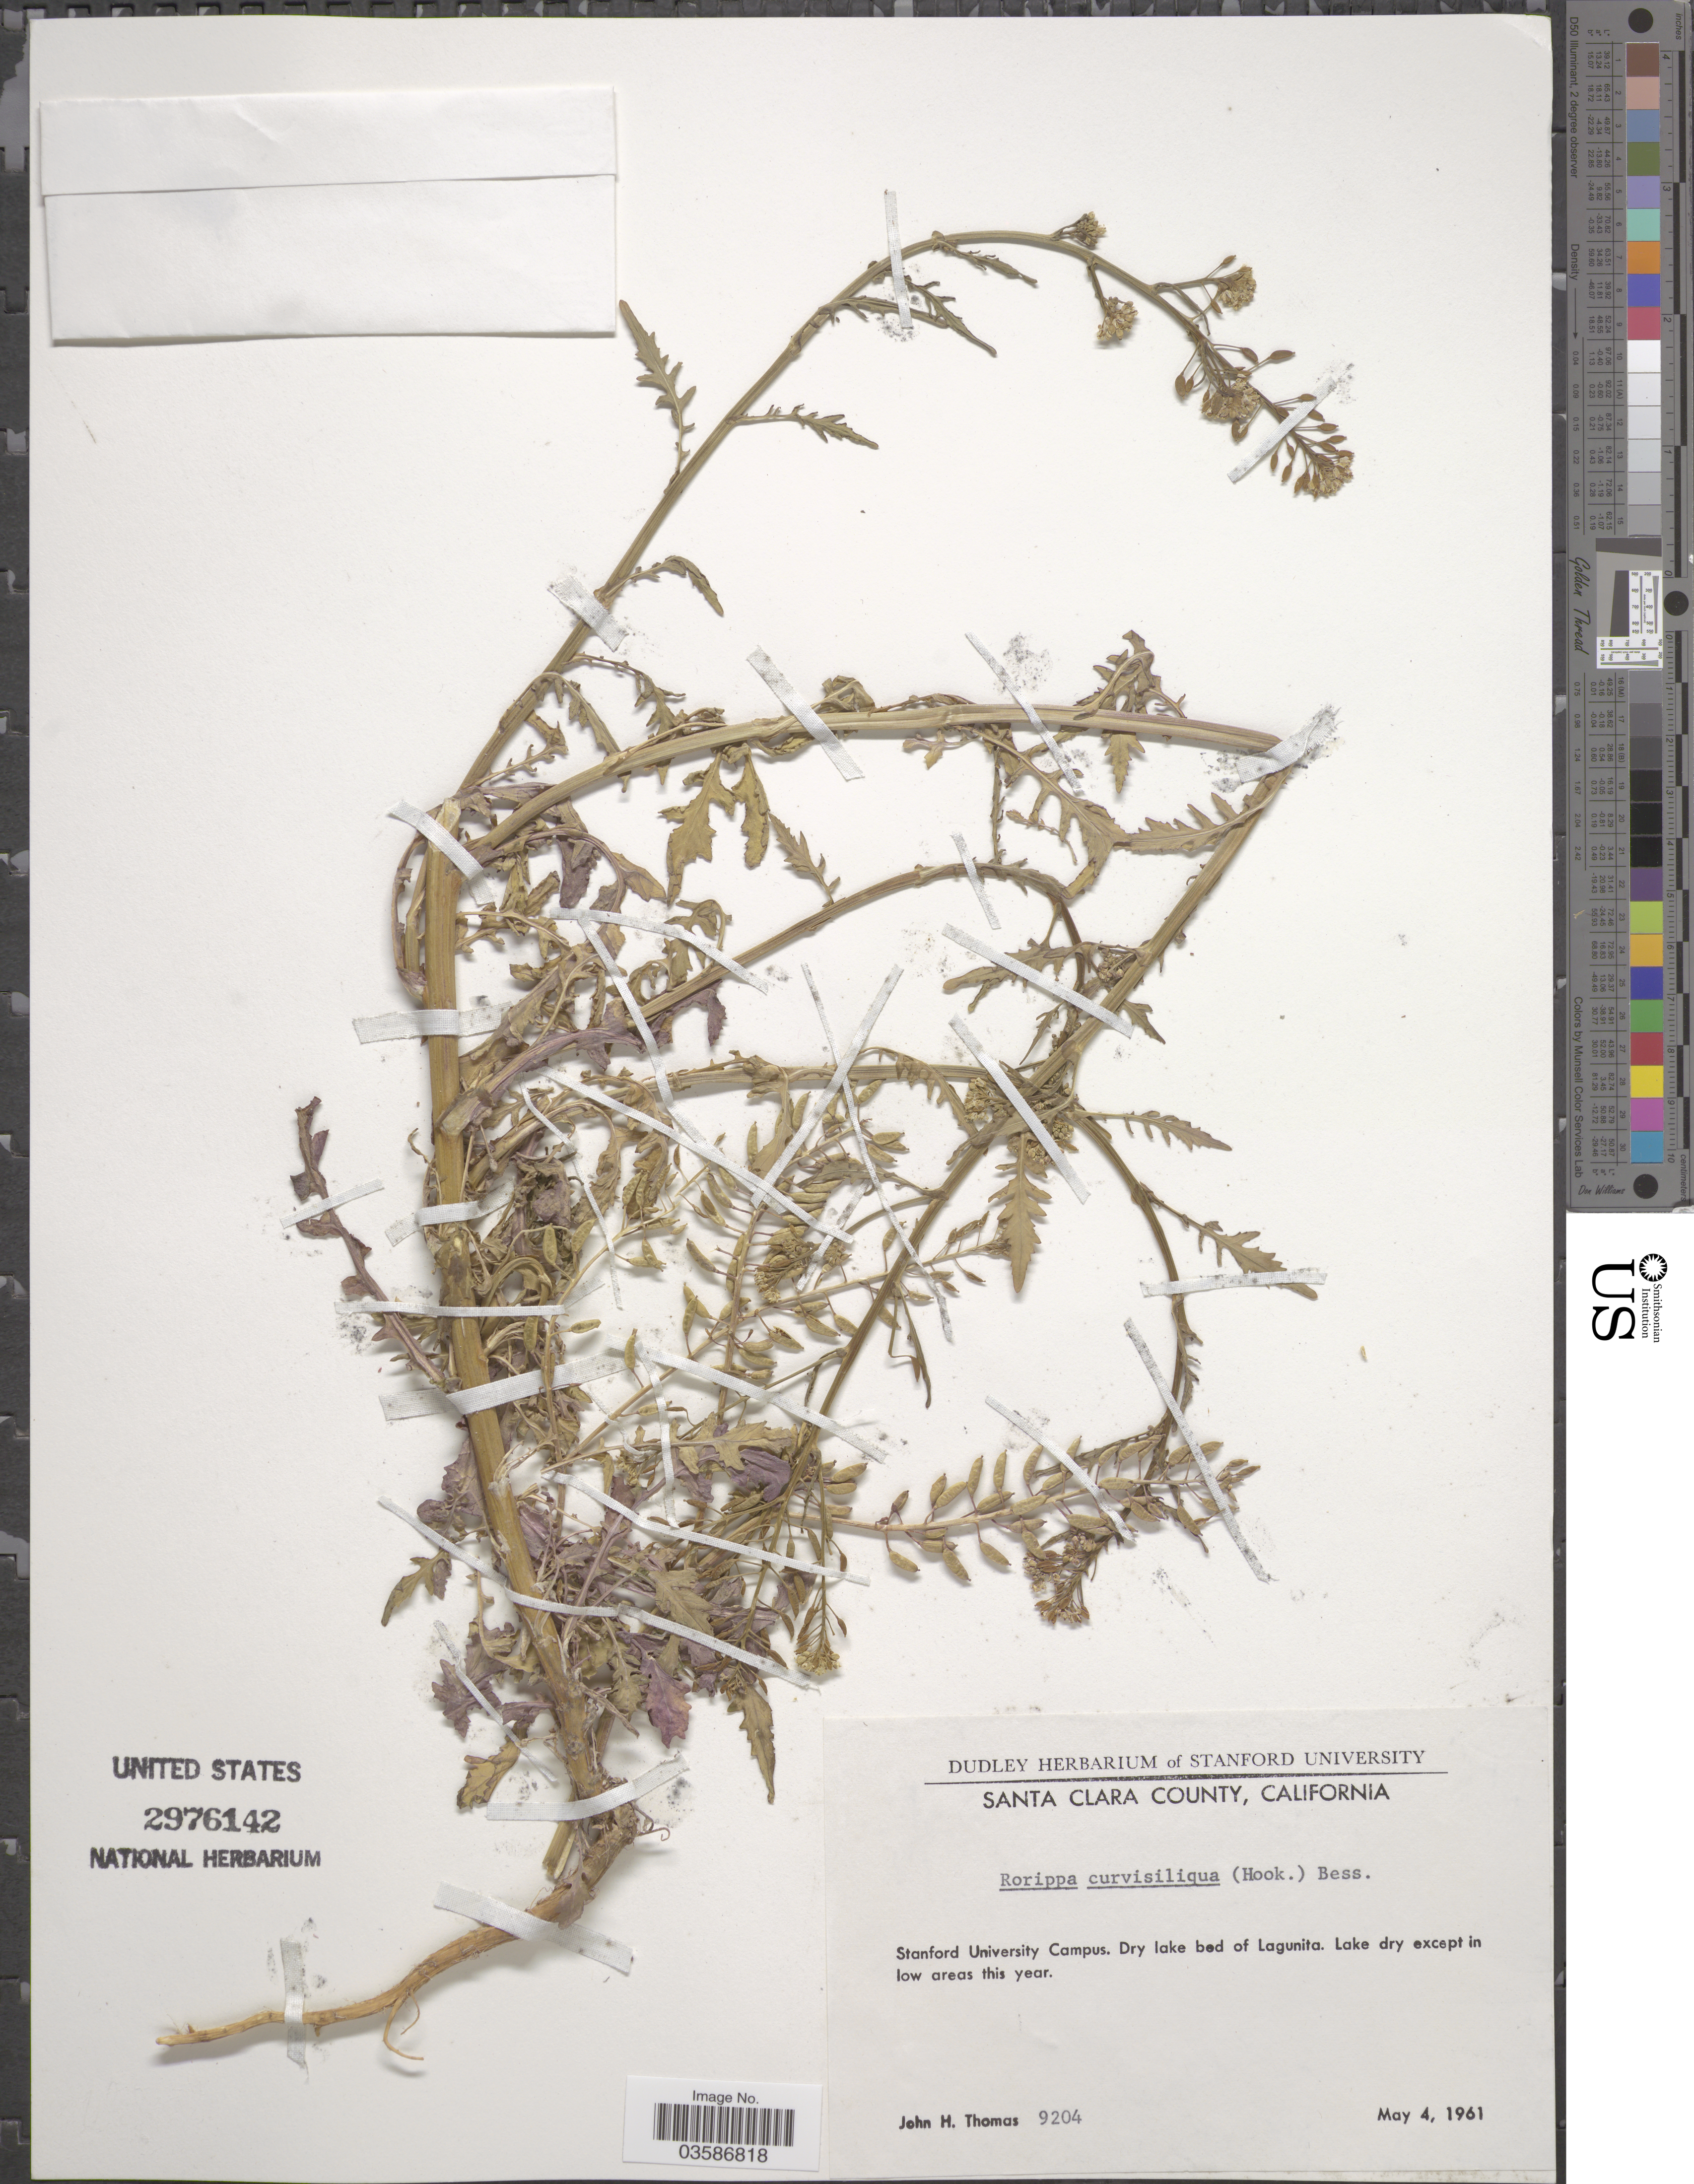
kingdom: Plantae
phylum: Tracheophyta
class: Magnoliopsida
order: Brassicales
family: Brassicaceae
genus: Rorippa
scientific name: Rorippa curvisiliqua var. curvisiliqua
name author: (Hook.) Bessey ex Britton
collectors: J. H. Thomas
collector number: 9204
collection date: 1961-05-04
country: United States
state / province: California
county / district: Santa Clara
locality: Santa Clara County. Stanford University Campus. Dry lake bed of Lagunita.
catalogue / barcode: US 2976142